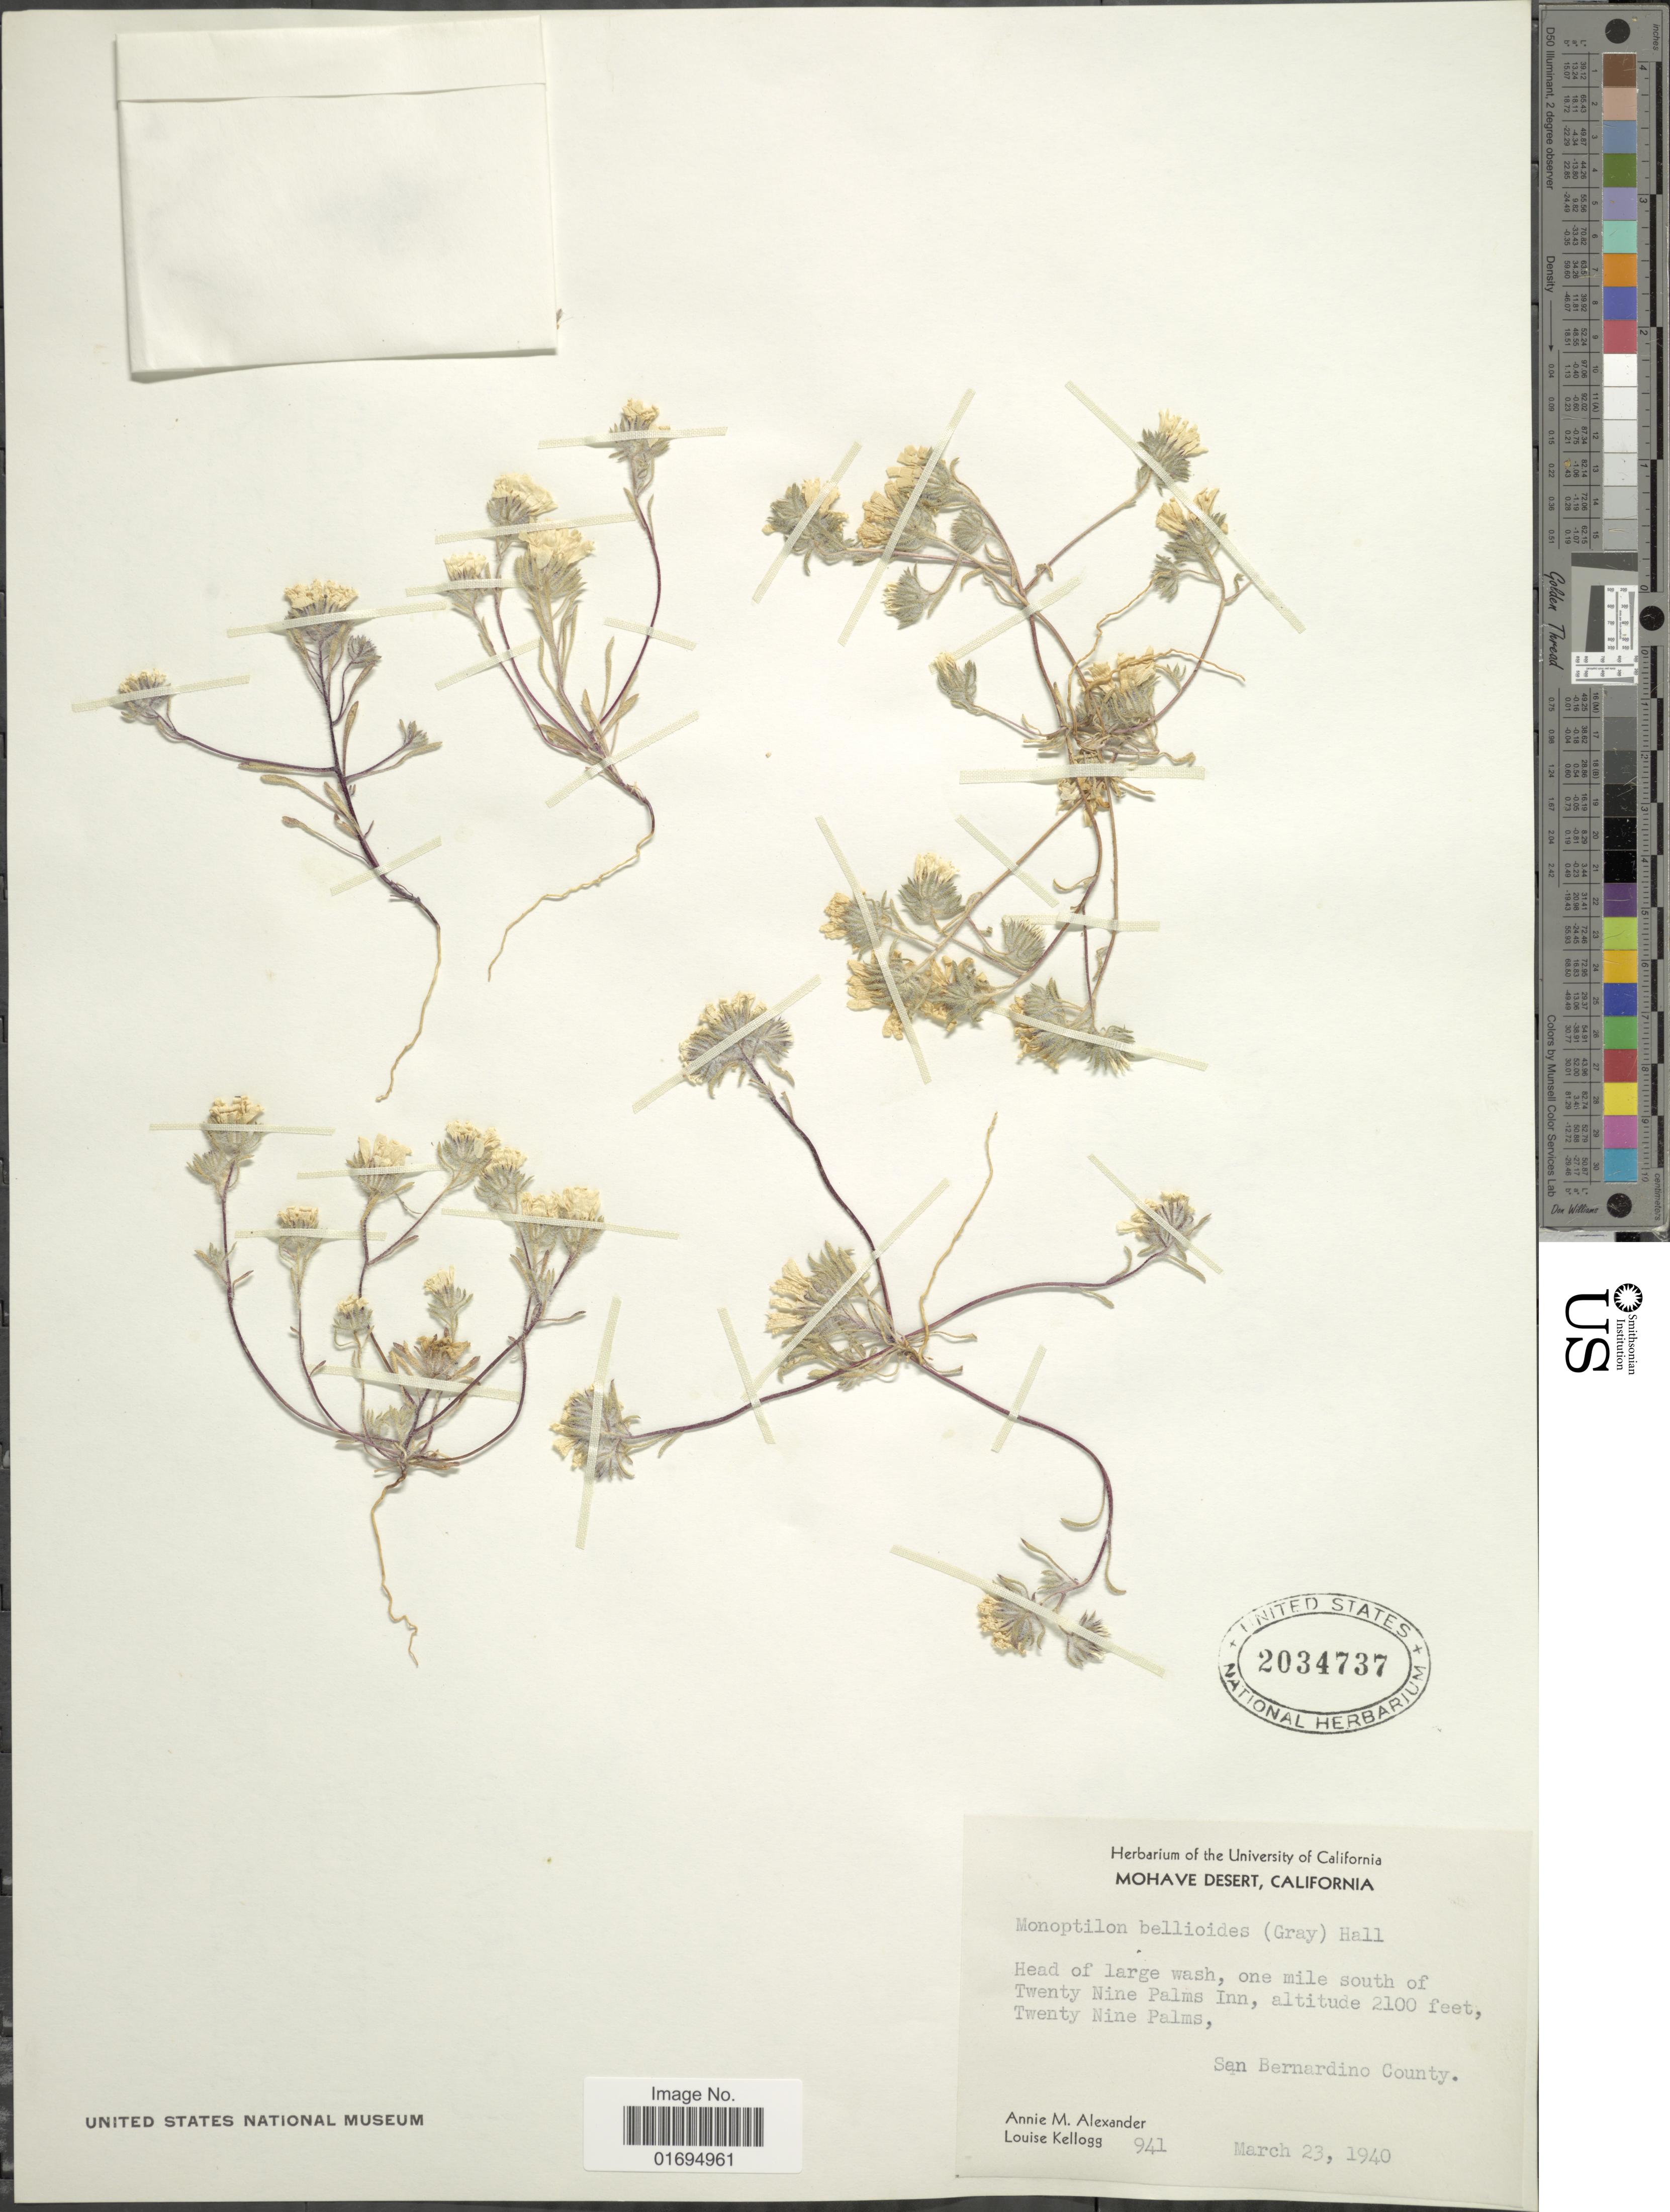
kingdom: Plantae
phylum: Tracheophyta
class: Magnoliopsida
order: Asterales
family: Asteraceae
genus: Monoptilon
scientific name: Monoptilon bellioides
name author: (A. Gray) H.M. Hall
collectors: A. M. Alexander & L. Kellogg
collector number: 941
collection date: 1940-03-23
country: United States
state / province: California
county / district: San Bernardino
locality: Mohave Desert, one mile south of Twenty Nine Palms Inn, Twenty Nine Palms, San Bernardino County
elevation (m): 640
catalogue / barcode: US 2034737